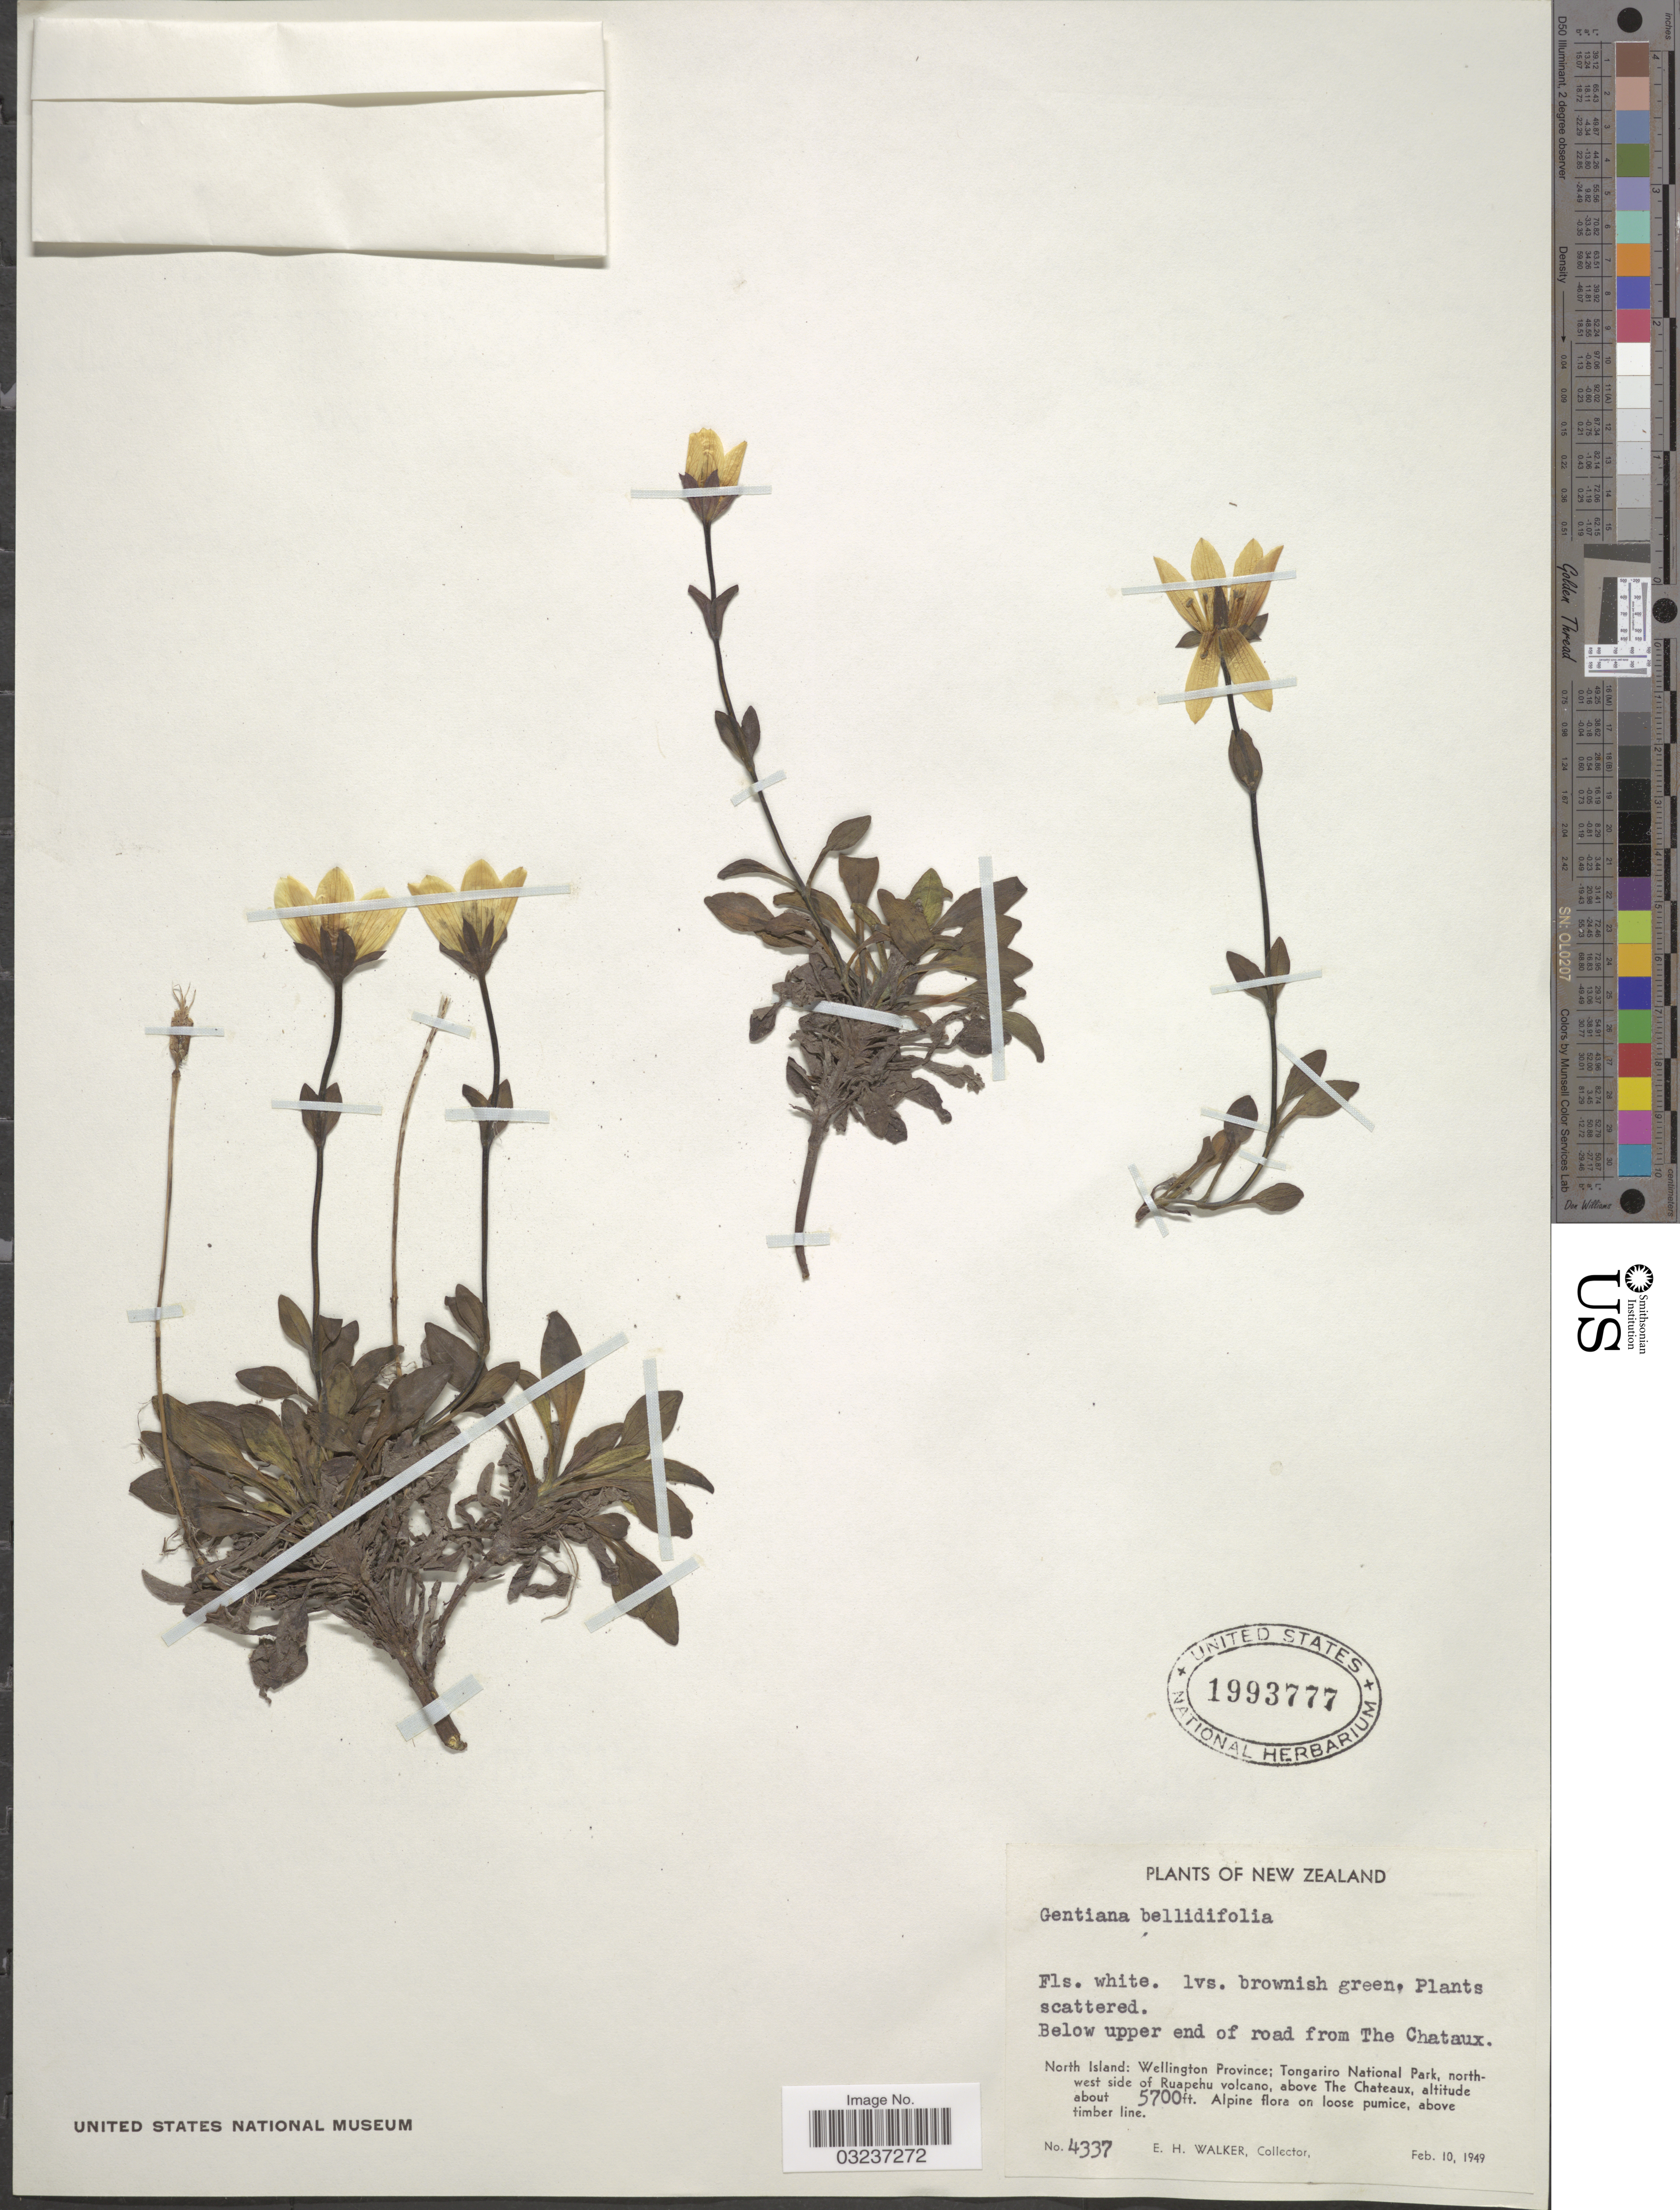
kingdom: Plantae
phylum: Tracheophyta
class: Magnoliopsida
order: Gentianales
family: Gentianaceae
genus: Gentiana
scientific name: Gentiana bellidifolia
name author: Hook. f.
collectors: E. H. Walker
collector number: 4337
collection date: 1949-02-10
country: New Zealand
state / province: Wellington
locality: Below upper end of road from The Chataux. North Island: Tongariro National Park, northwest side of Ruapehu volcano, above The Chateaux.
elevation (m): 1737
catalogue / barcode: US 1993777